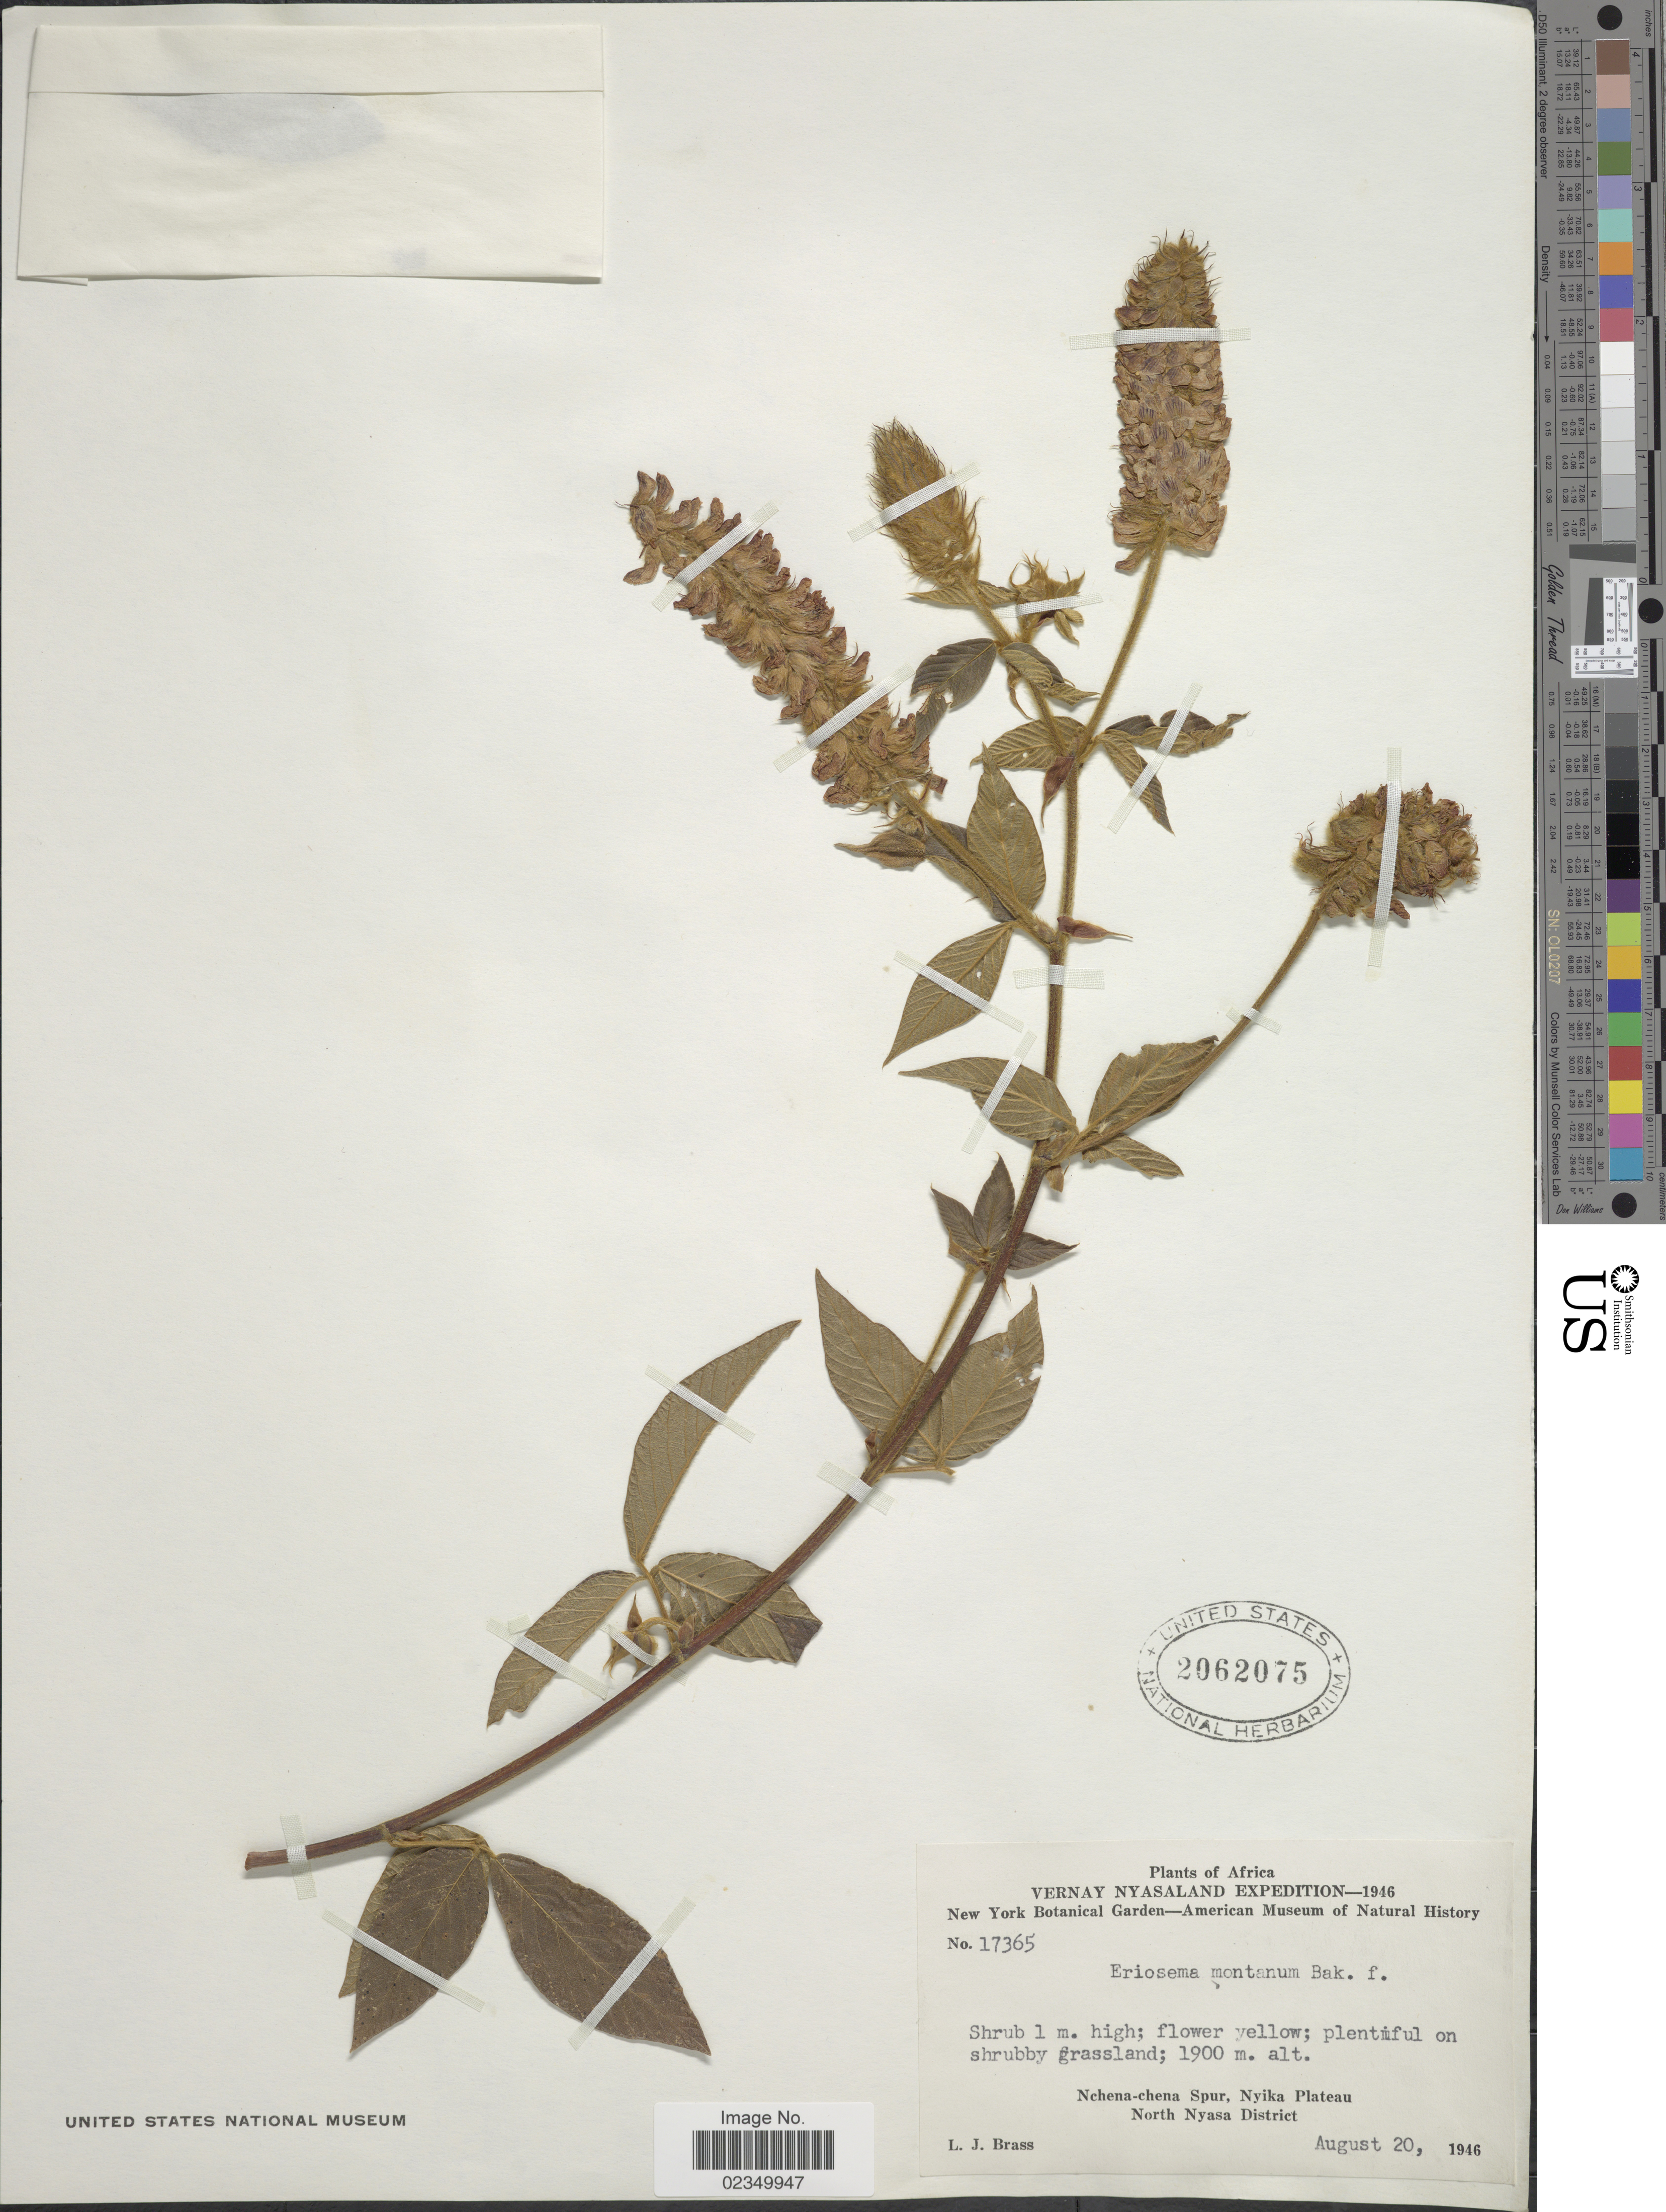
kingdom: Plantae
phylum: Tracheophyta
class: Magnoliopsida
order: Fabales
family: Fabaceae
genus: Eriosema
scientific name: Eriosema montanum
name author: Baker f.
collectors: L. J. Brass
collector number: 17365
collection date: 1946-08-20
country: Malawi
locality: Nyasaland. Nchena-chena, Spur, Nyila Plateau North Nyasa District.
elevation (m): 1900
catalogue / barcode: US 2062075